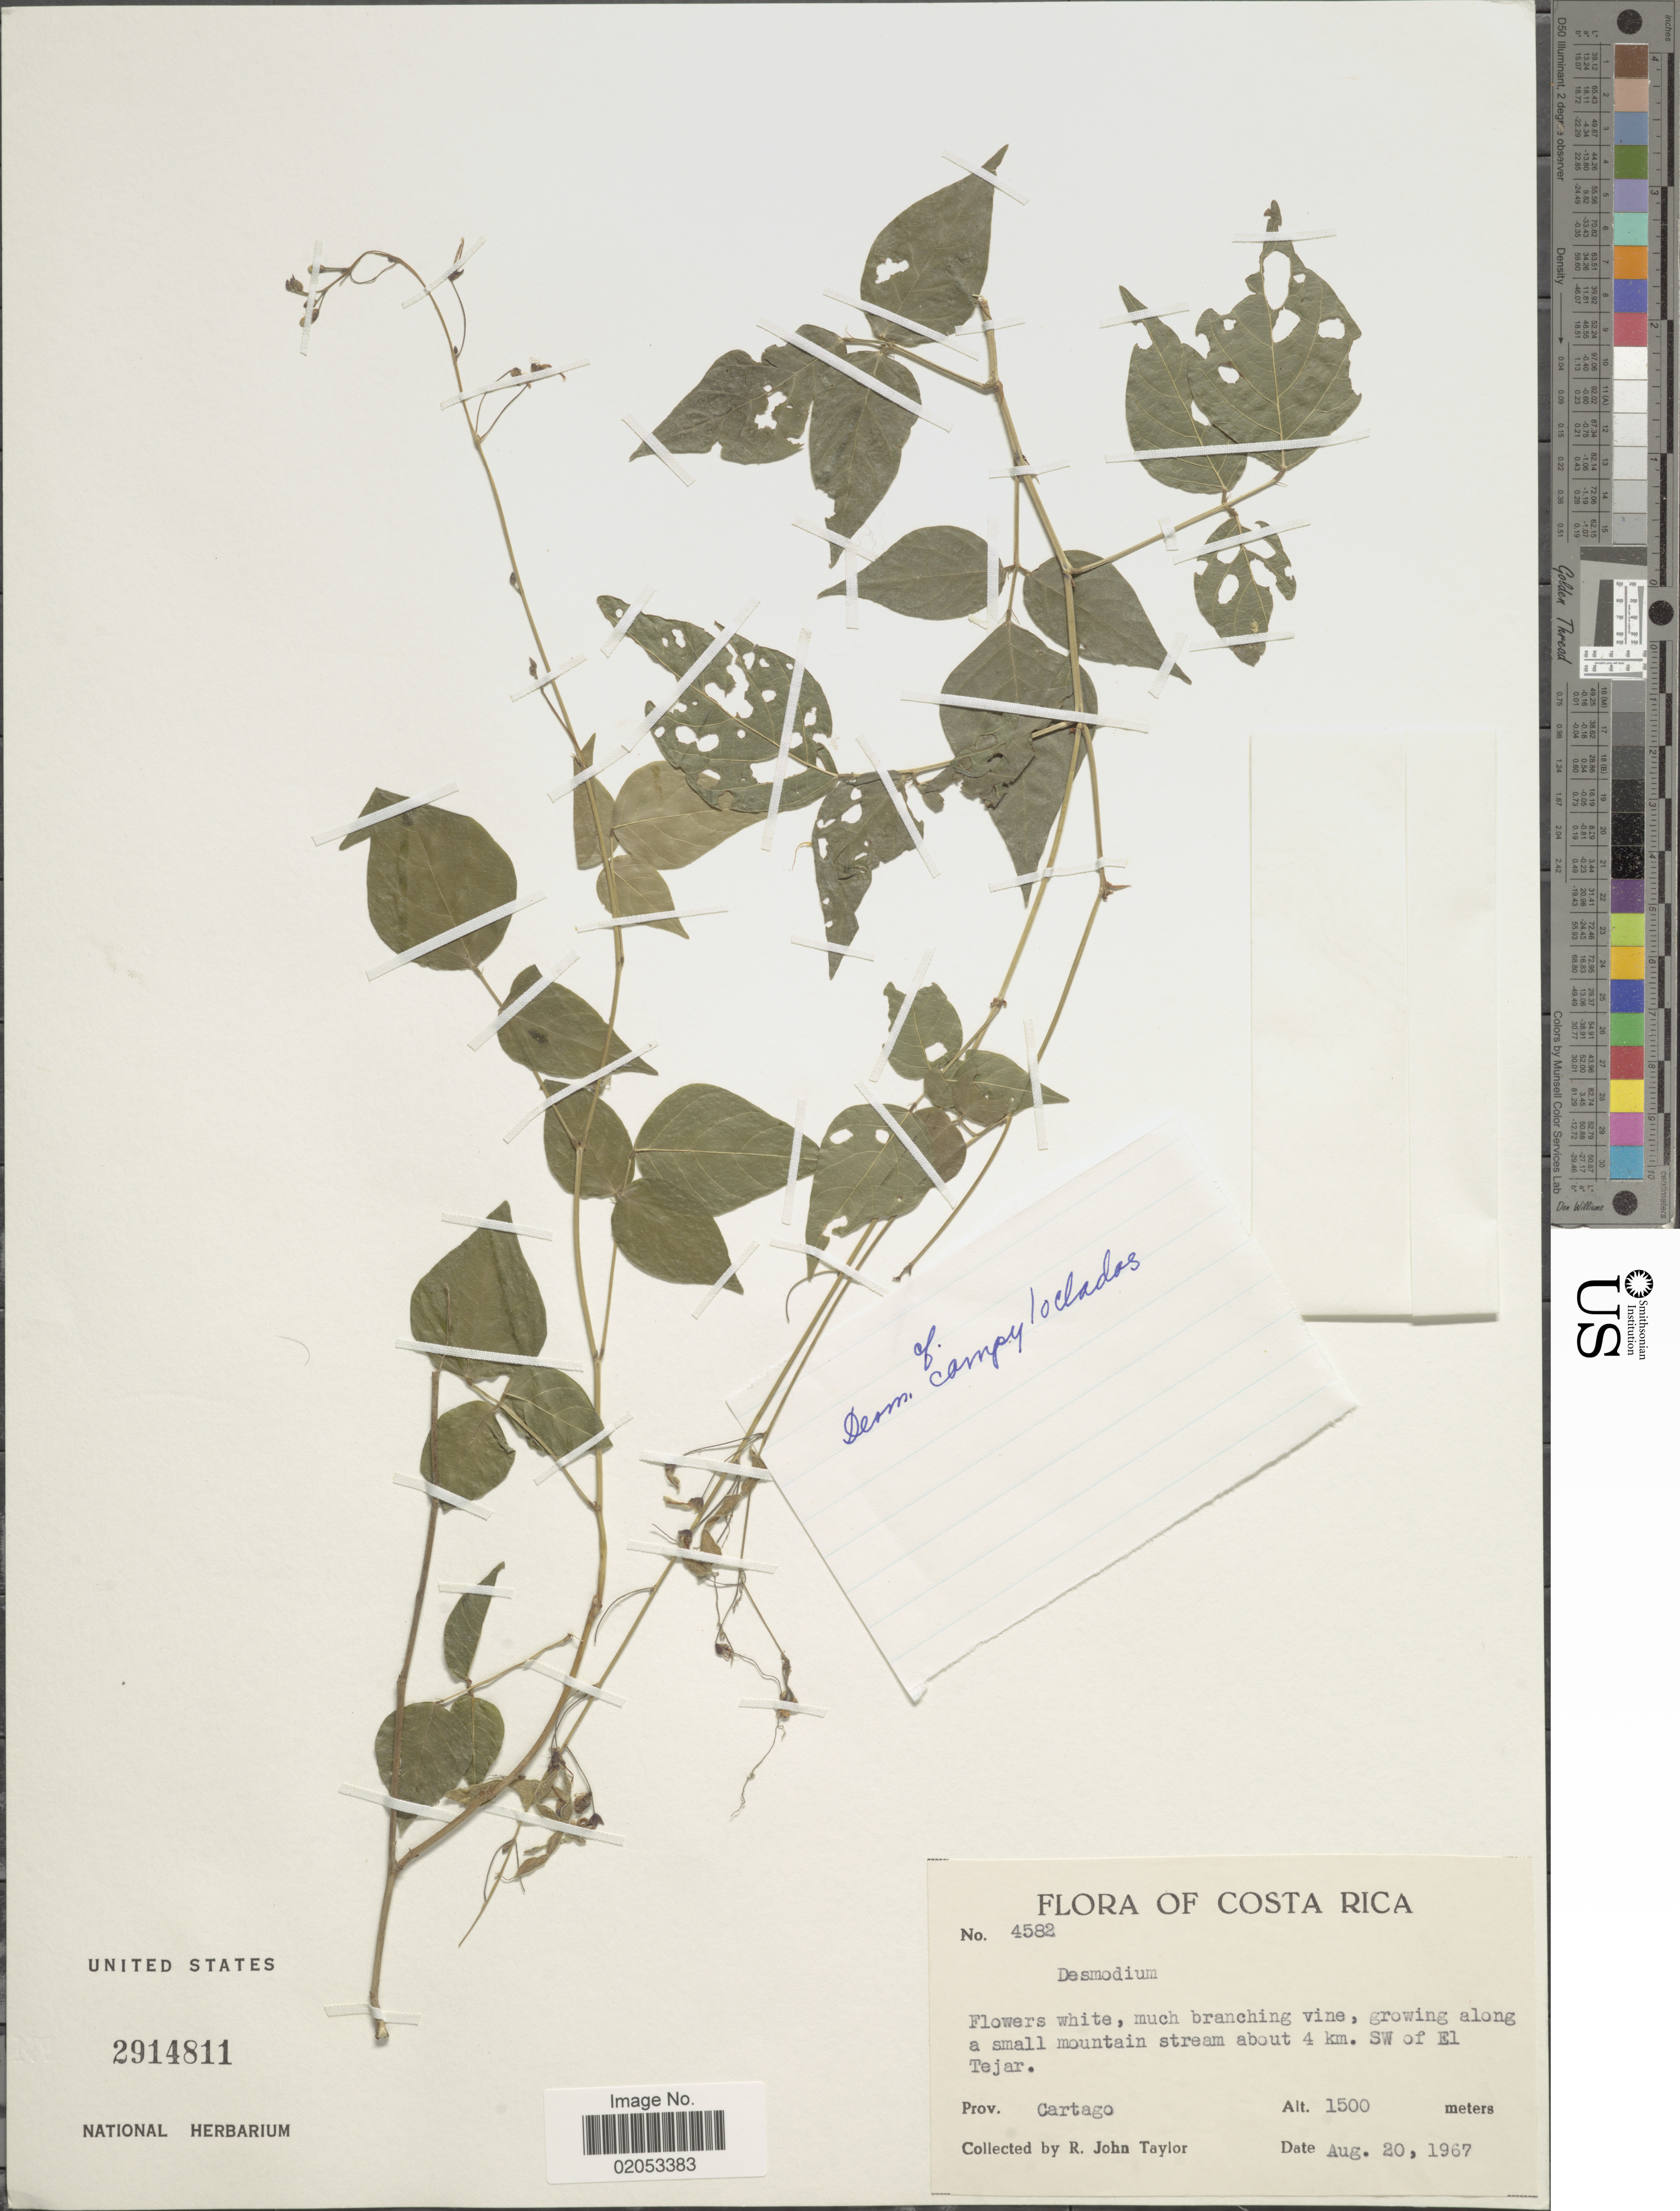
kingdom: Plantae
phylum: Tracheophyta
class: Magnoliopsida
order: Fabales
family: Fabaceae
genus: Desmodium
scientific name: Desmodium campyloclados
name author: Hemsl.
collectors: R. J. Taylor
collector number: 4582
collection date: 1967-08-20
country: Costa Rica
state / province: Cartago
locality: Growing along a small mountain stream about 4 km SW of El Tejar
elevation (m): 1500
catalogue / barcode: US 2914811